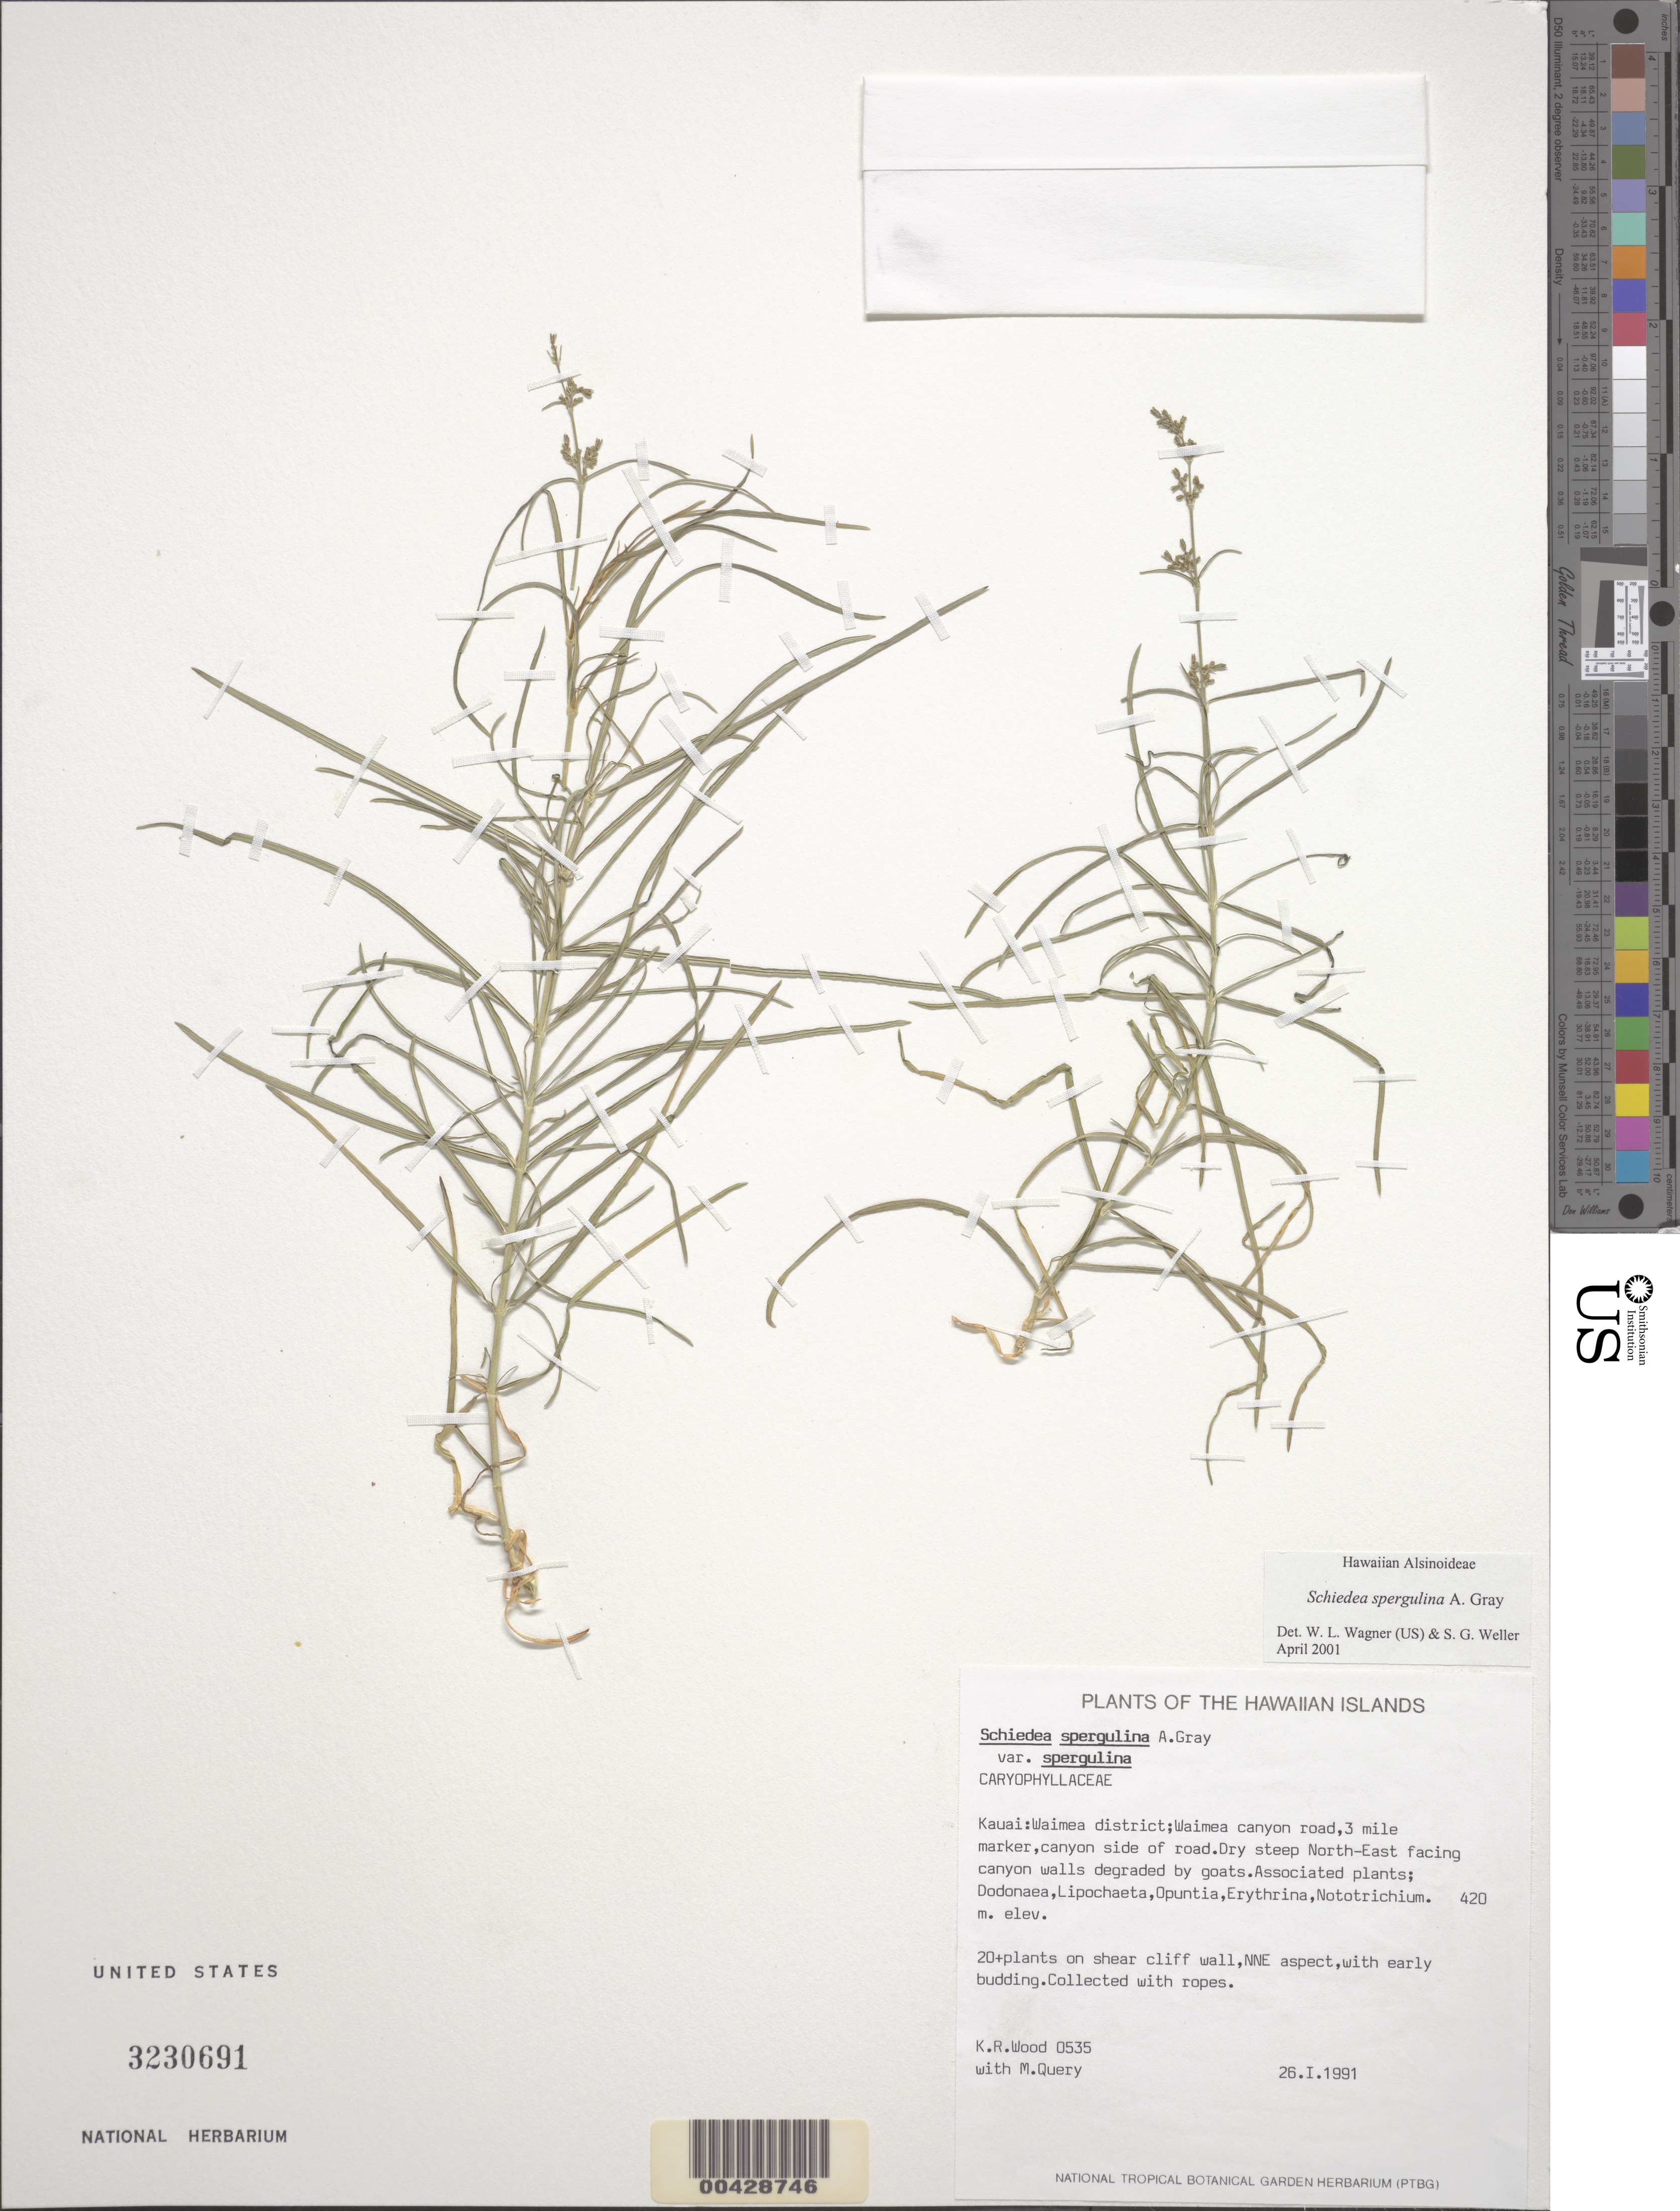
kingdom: Plantae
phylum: Tracheophyta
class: Magnoliopsida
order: Caryophyllales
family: Caryophyllaceae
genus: Schiedea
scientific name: Schiedea spergulina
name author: A. Gray in Wilkes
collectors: K. R. Wood & M. Query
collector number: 535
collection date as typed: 26 Jan 1991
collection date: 1991-01-26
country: United States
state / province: Hawaii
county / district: Kauai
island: Kaua'i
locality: Waimea district; Waimea canyon road, 3 mile marker, canyon side of road.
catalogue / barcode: US 323069